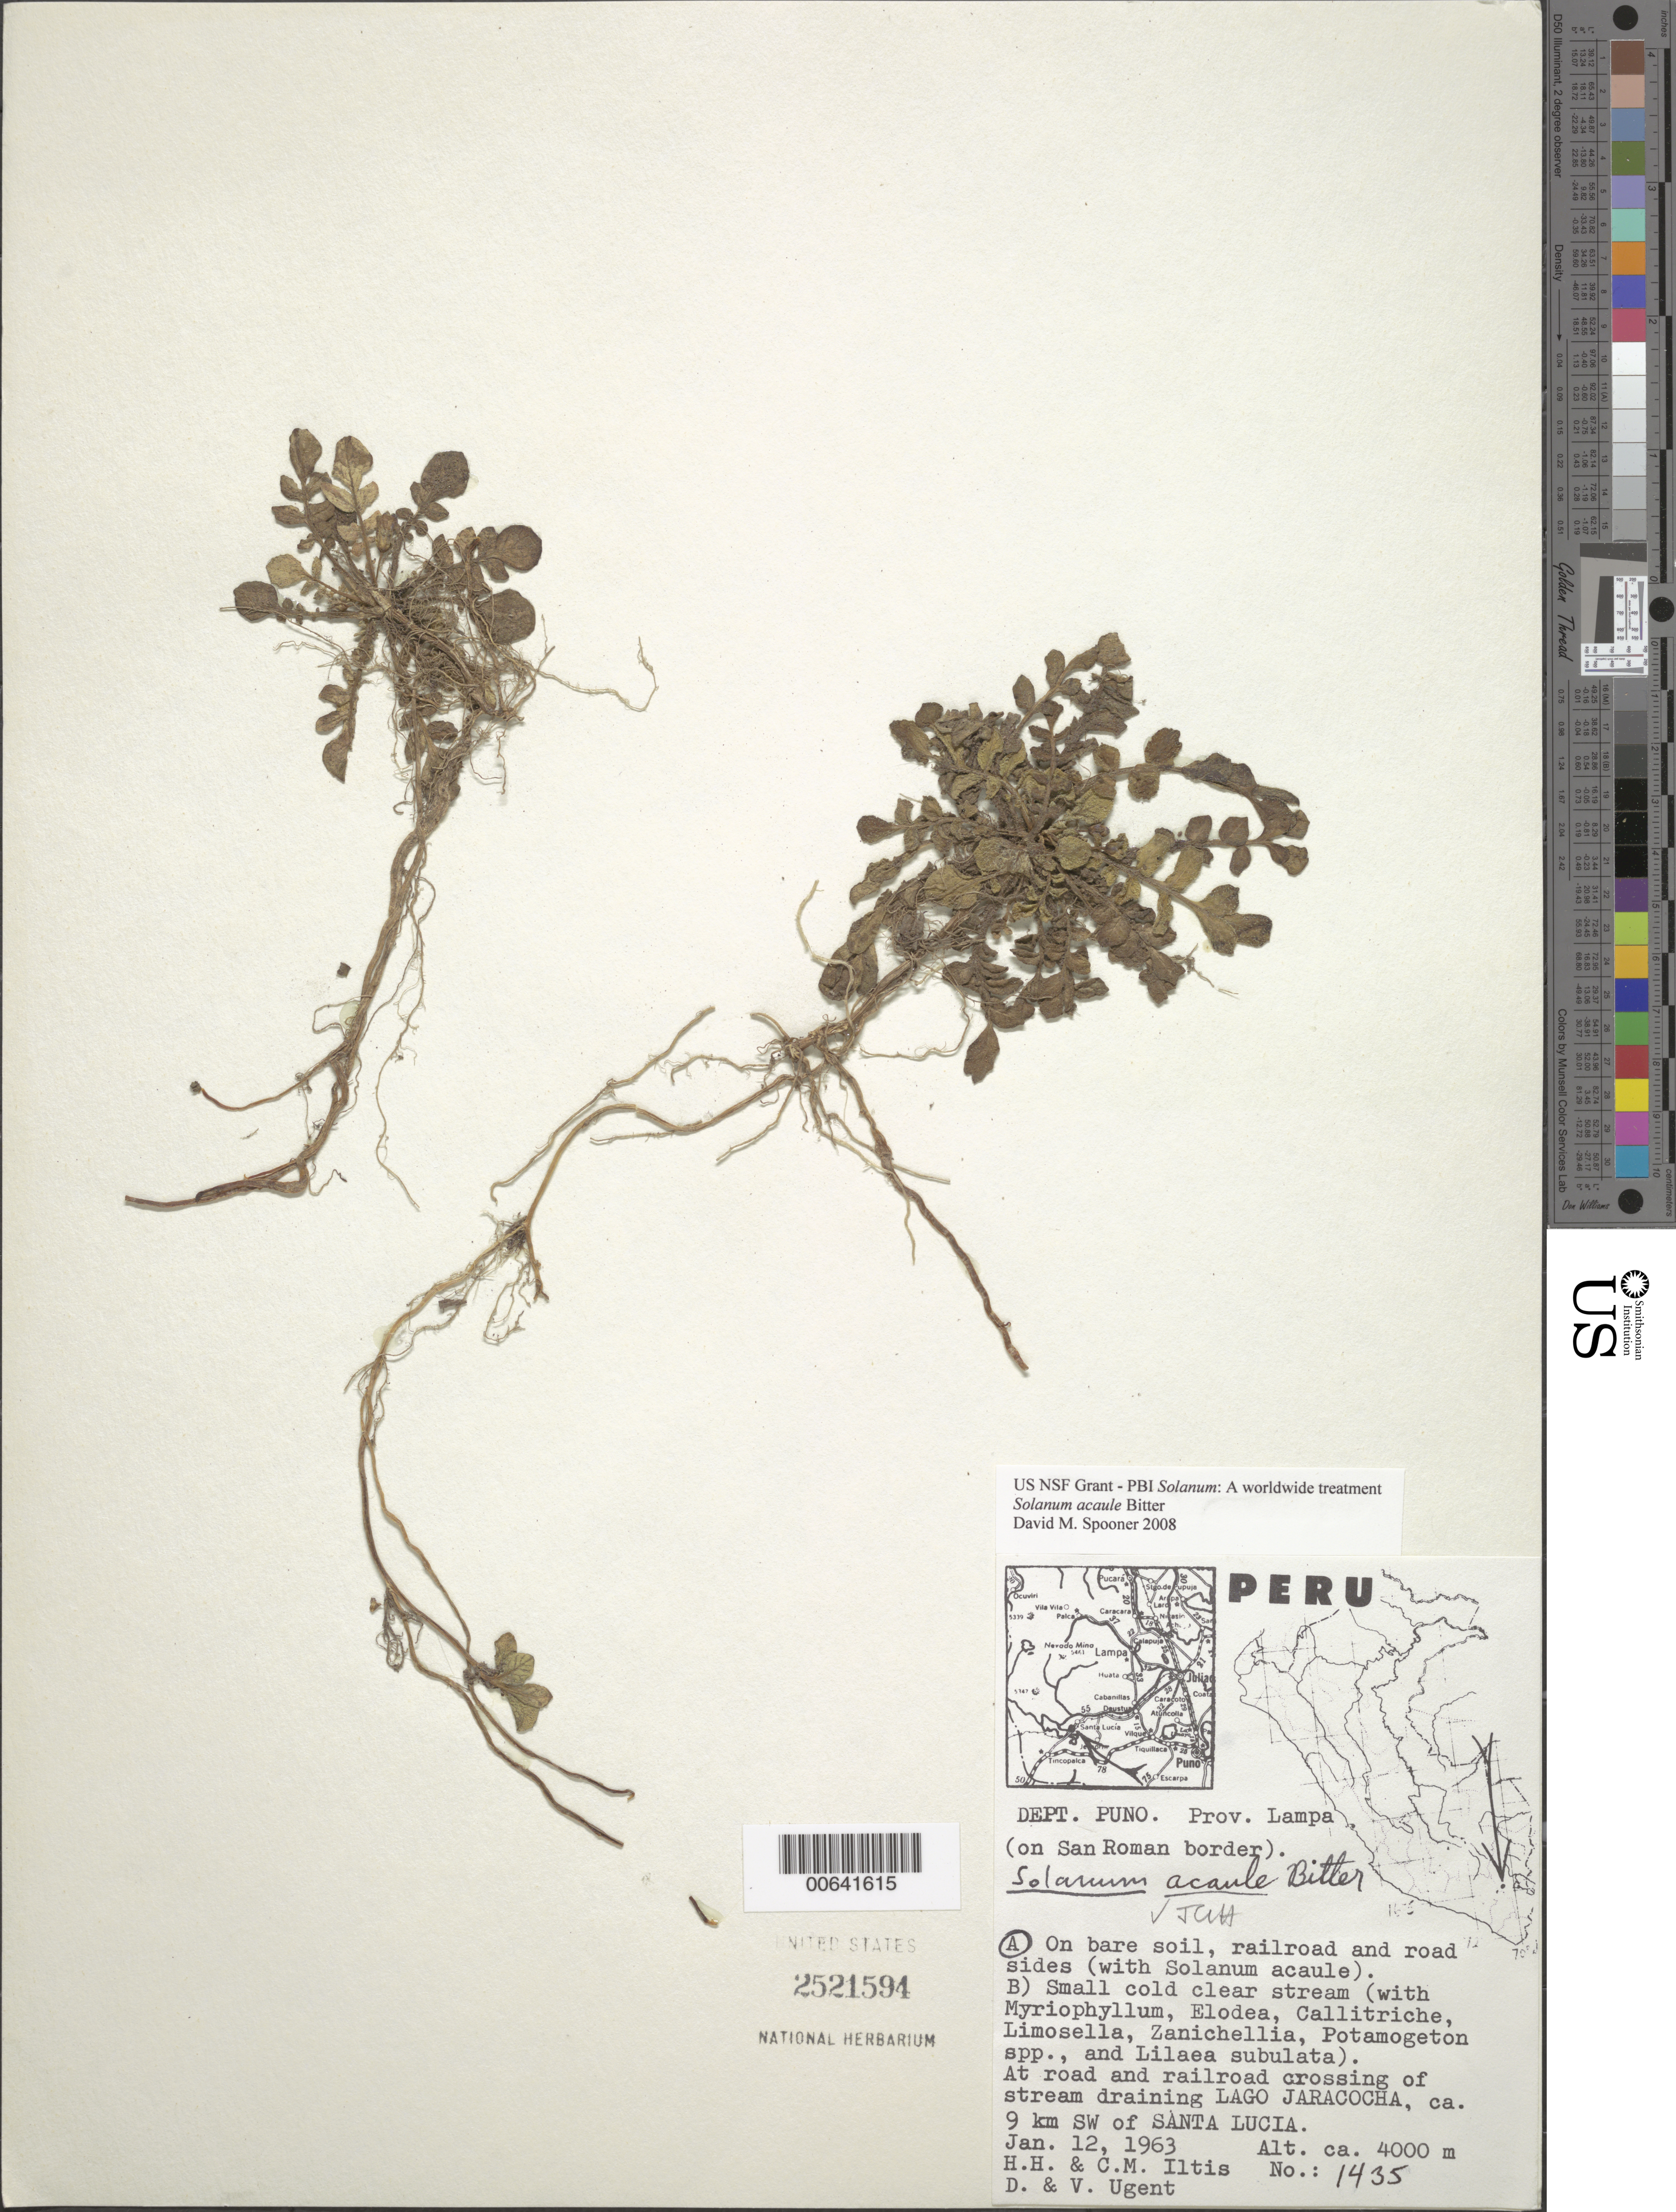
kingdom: Plantae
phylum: Tracheophyta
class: Magnoliopsida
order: Solanales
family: Solanaceae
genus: Solanum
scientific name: Solanum acaule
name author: Bitter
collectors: H. H. Iltis, C. M Iltis, D. Ugent & V. Ugent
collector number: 1435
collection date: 1963-01-12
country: Peru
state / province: Puno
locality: Dept. Puno. Prov. Lampa (on San Roman border). At road and railroad crossing of stream draining Lago Jaracocha, ca. 9 km SW of Santa Lucia.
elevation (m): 4000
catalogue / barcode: US 2521594